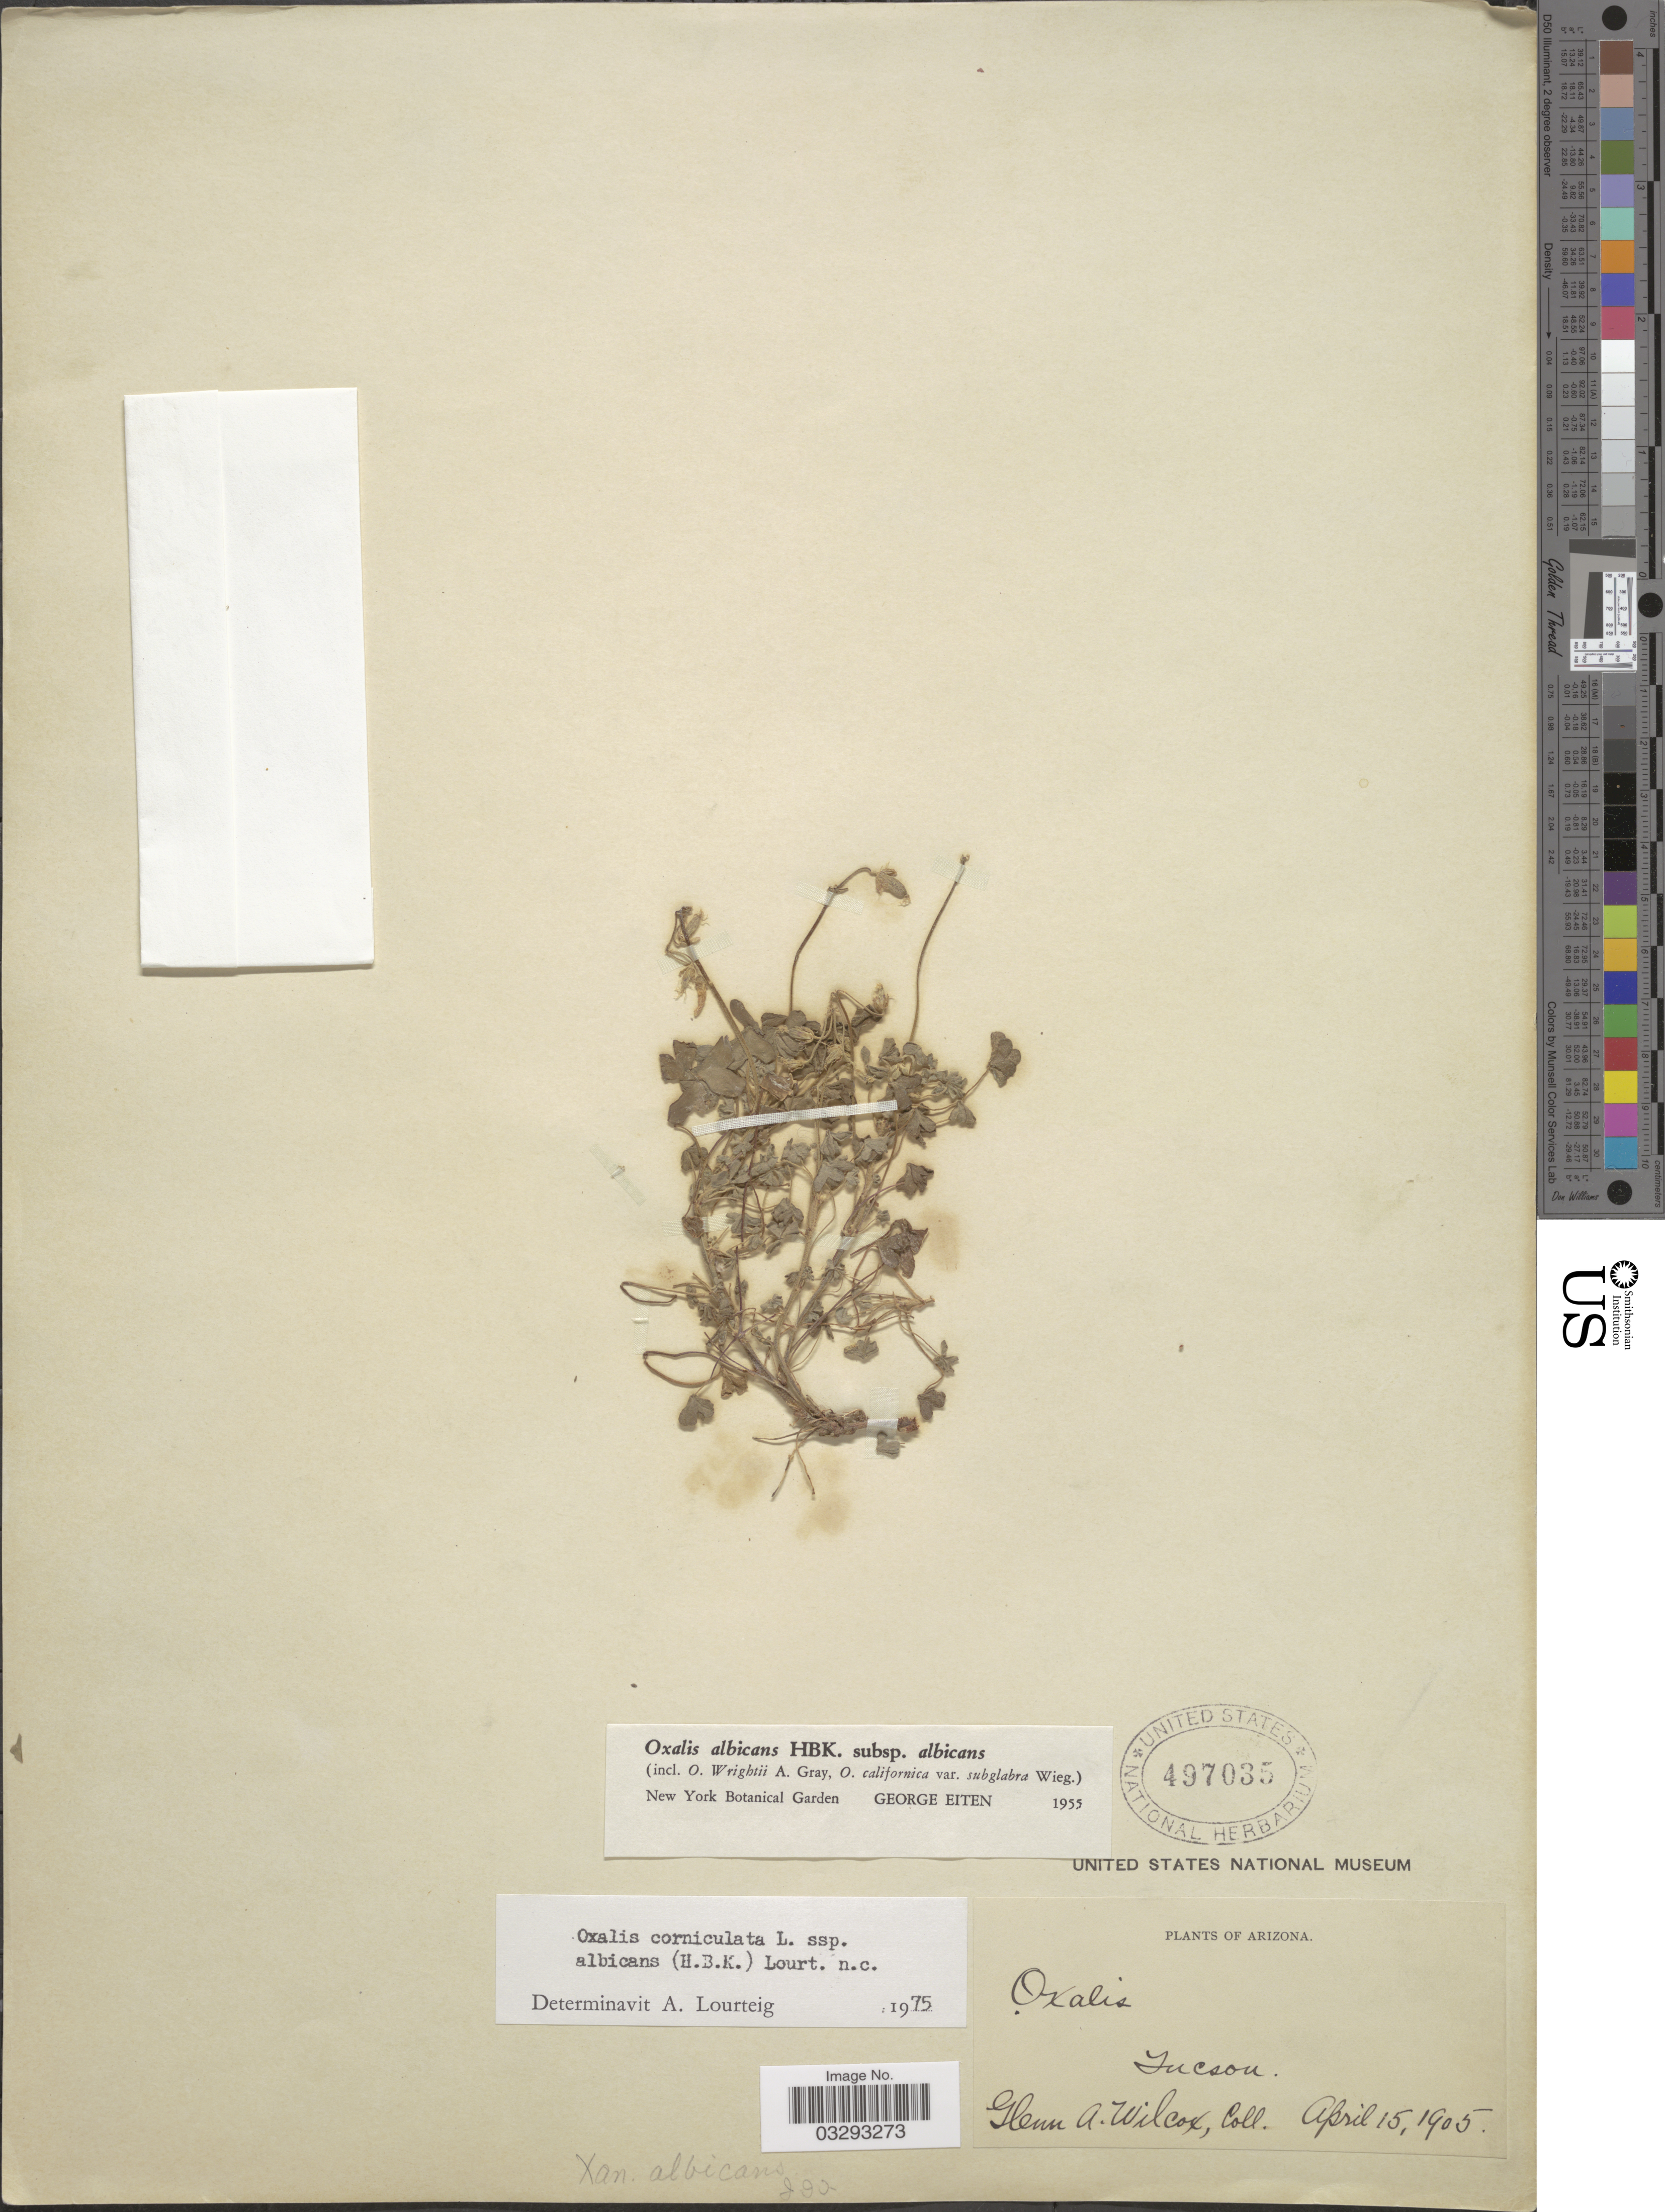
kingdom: Plantae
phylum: Tracheophyta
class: Magnoliopsida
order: Oxalidales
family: Oxalidaceae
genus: Oxalis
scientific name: Oxalis corniculata subsp. albicans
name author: (Kunth) Lourteig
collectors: Mrs. G. Wilcox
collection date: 1905-04-15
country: United States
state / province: Arizona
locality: Tucson.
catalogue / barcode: US 497035